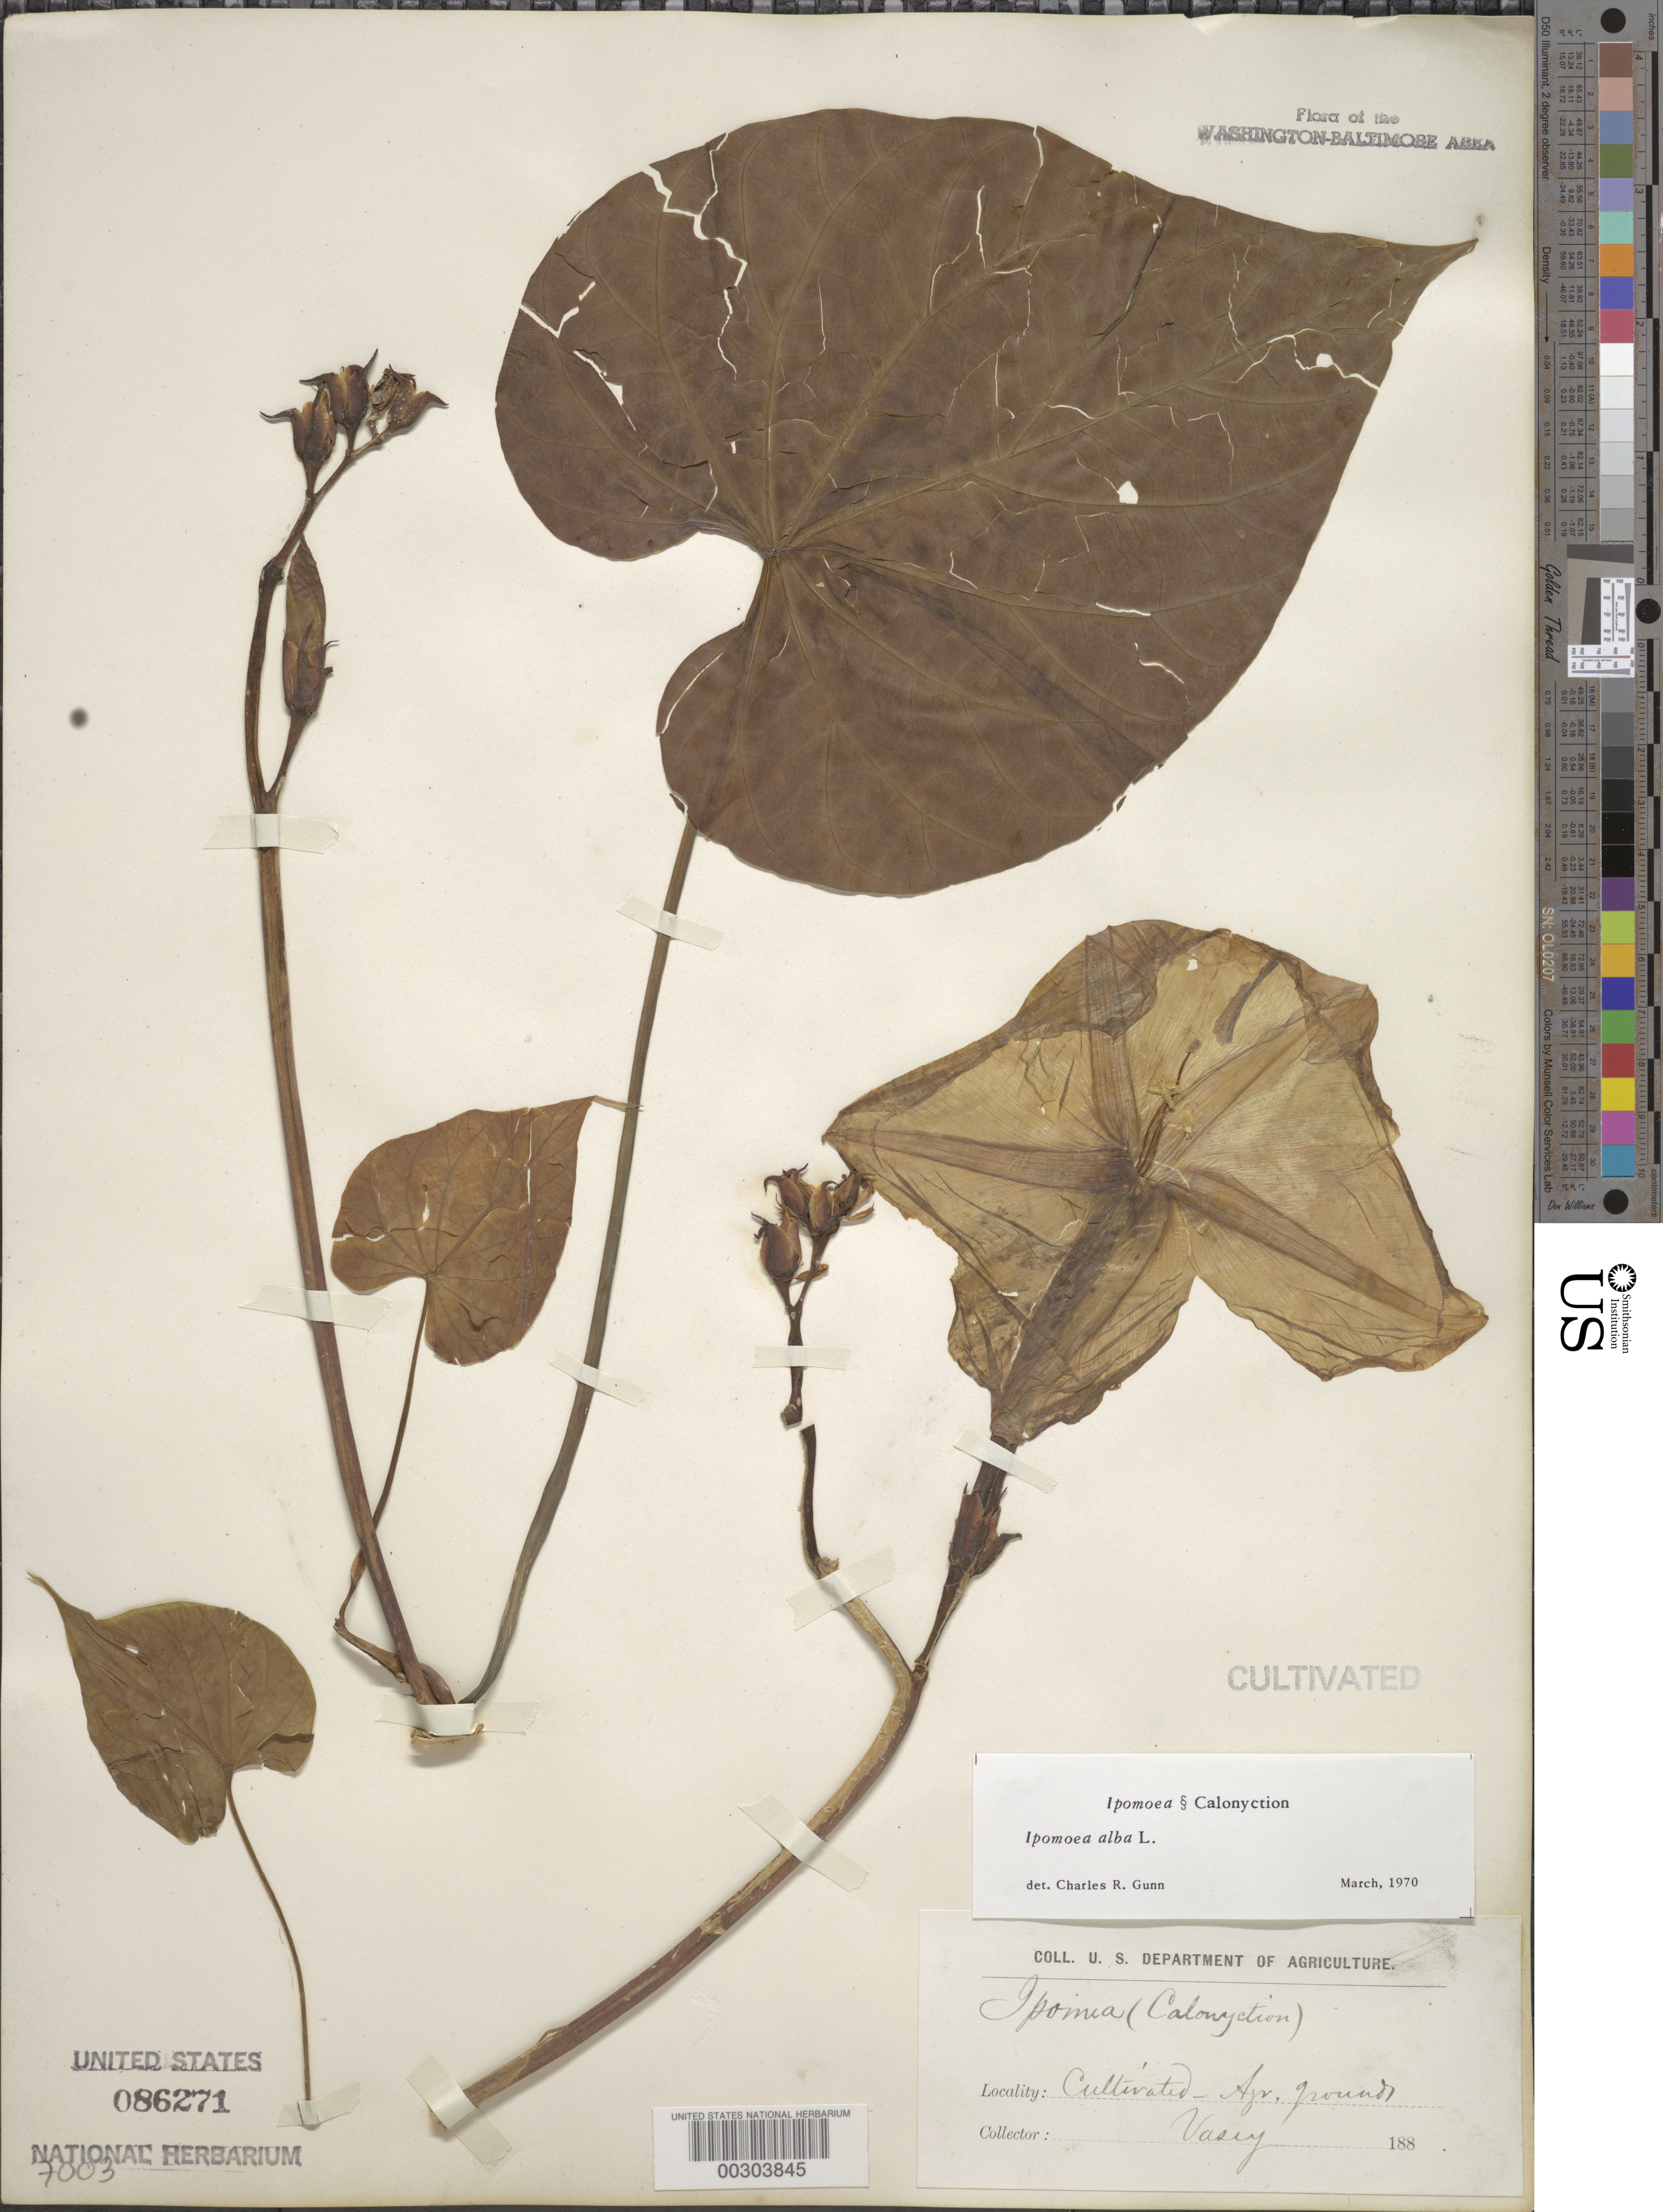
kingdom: Plantae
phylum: Tracheophyta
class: Magnoliopsida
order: Solanales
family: Convolvulaceae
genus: Ipomoea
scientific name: Ipomoea alba L.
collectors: G. R. Vasey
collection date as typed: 188-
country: United States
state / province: District of Columbia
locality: Department of Agriculture grounds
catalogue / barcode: US 86271